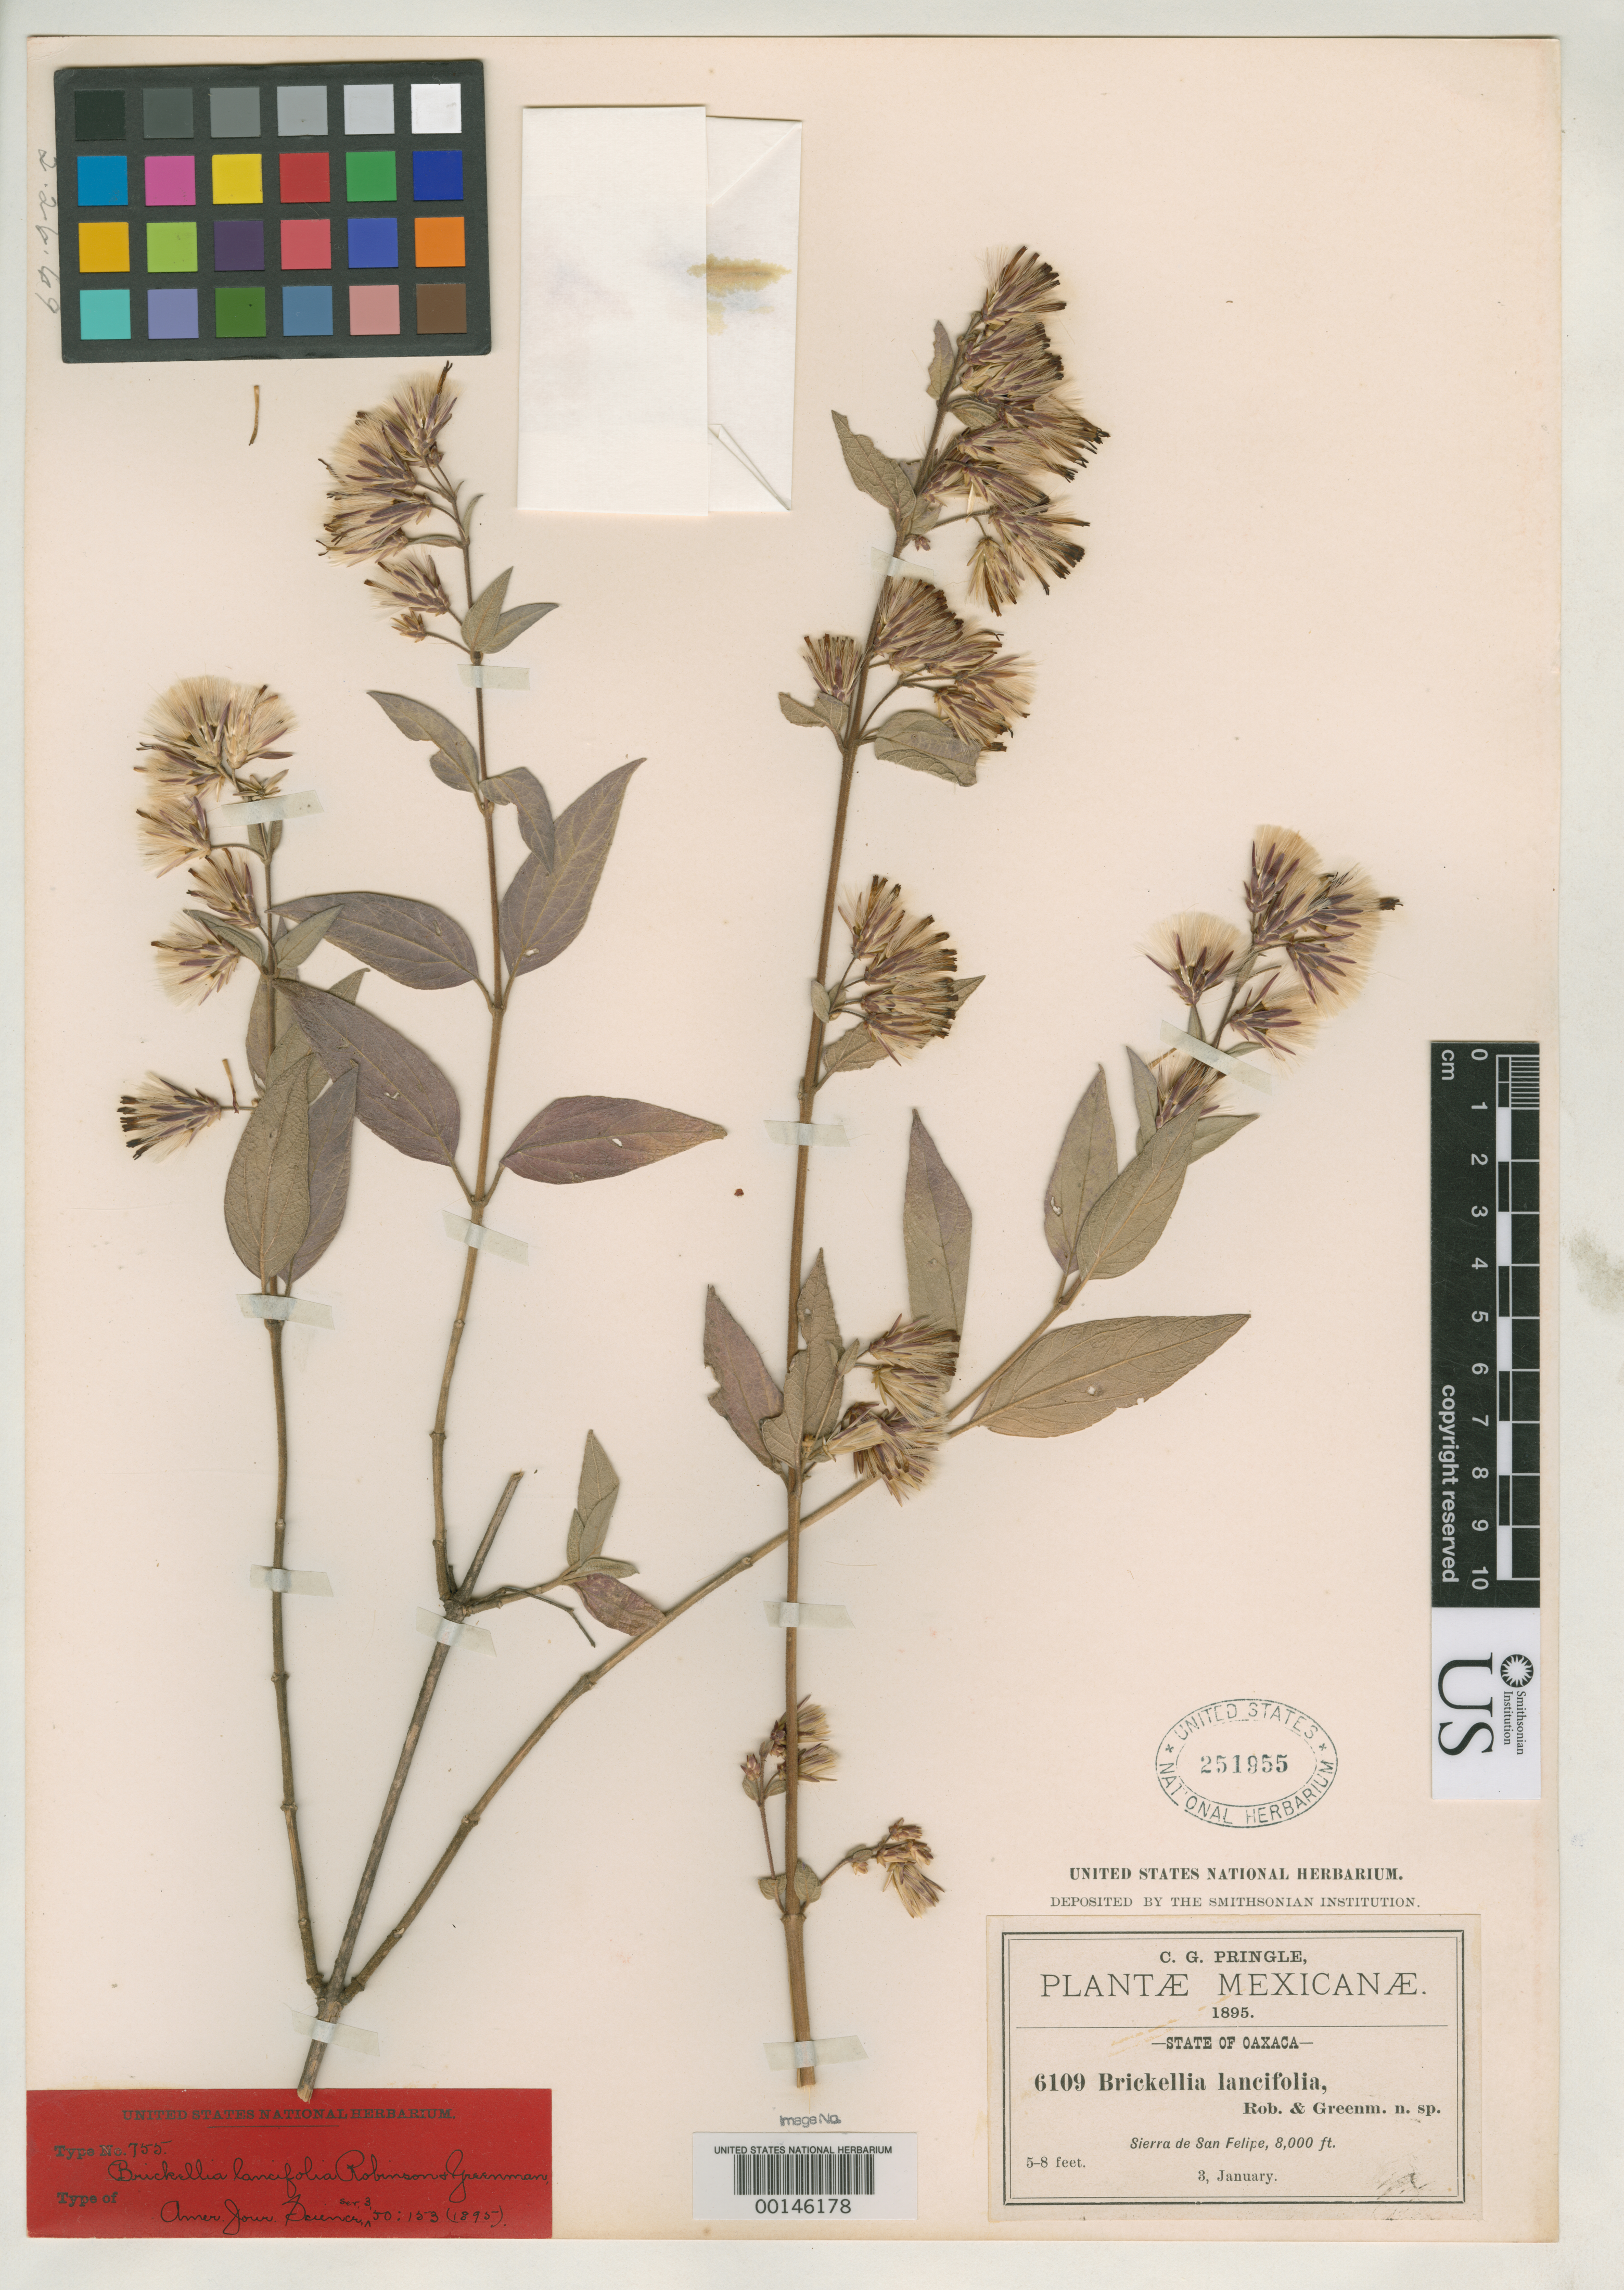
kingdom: Plantae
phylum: Tracheophyta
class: Magnoliopsida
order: Asterales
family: Asteraceae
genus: Brickellia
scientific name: Brickellia lancifolia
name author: B.L. Rob. & Greenm.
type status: Isotype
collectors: C. G. Pringle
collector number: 6109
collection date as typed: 03 Jan 1895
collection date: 1895-01-03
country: Mexico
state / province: Oaxaca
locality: Sierra de San Felipe.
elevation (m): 2438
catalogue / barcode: US 251955